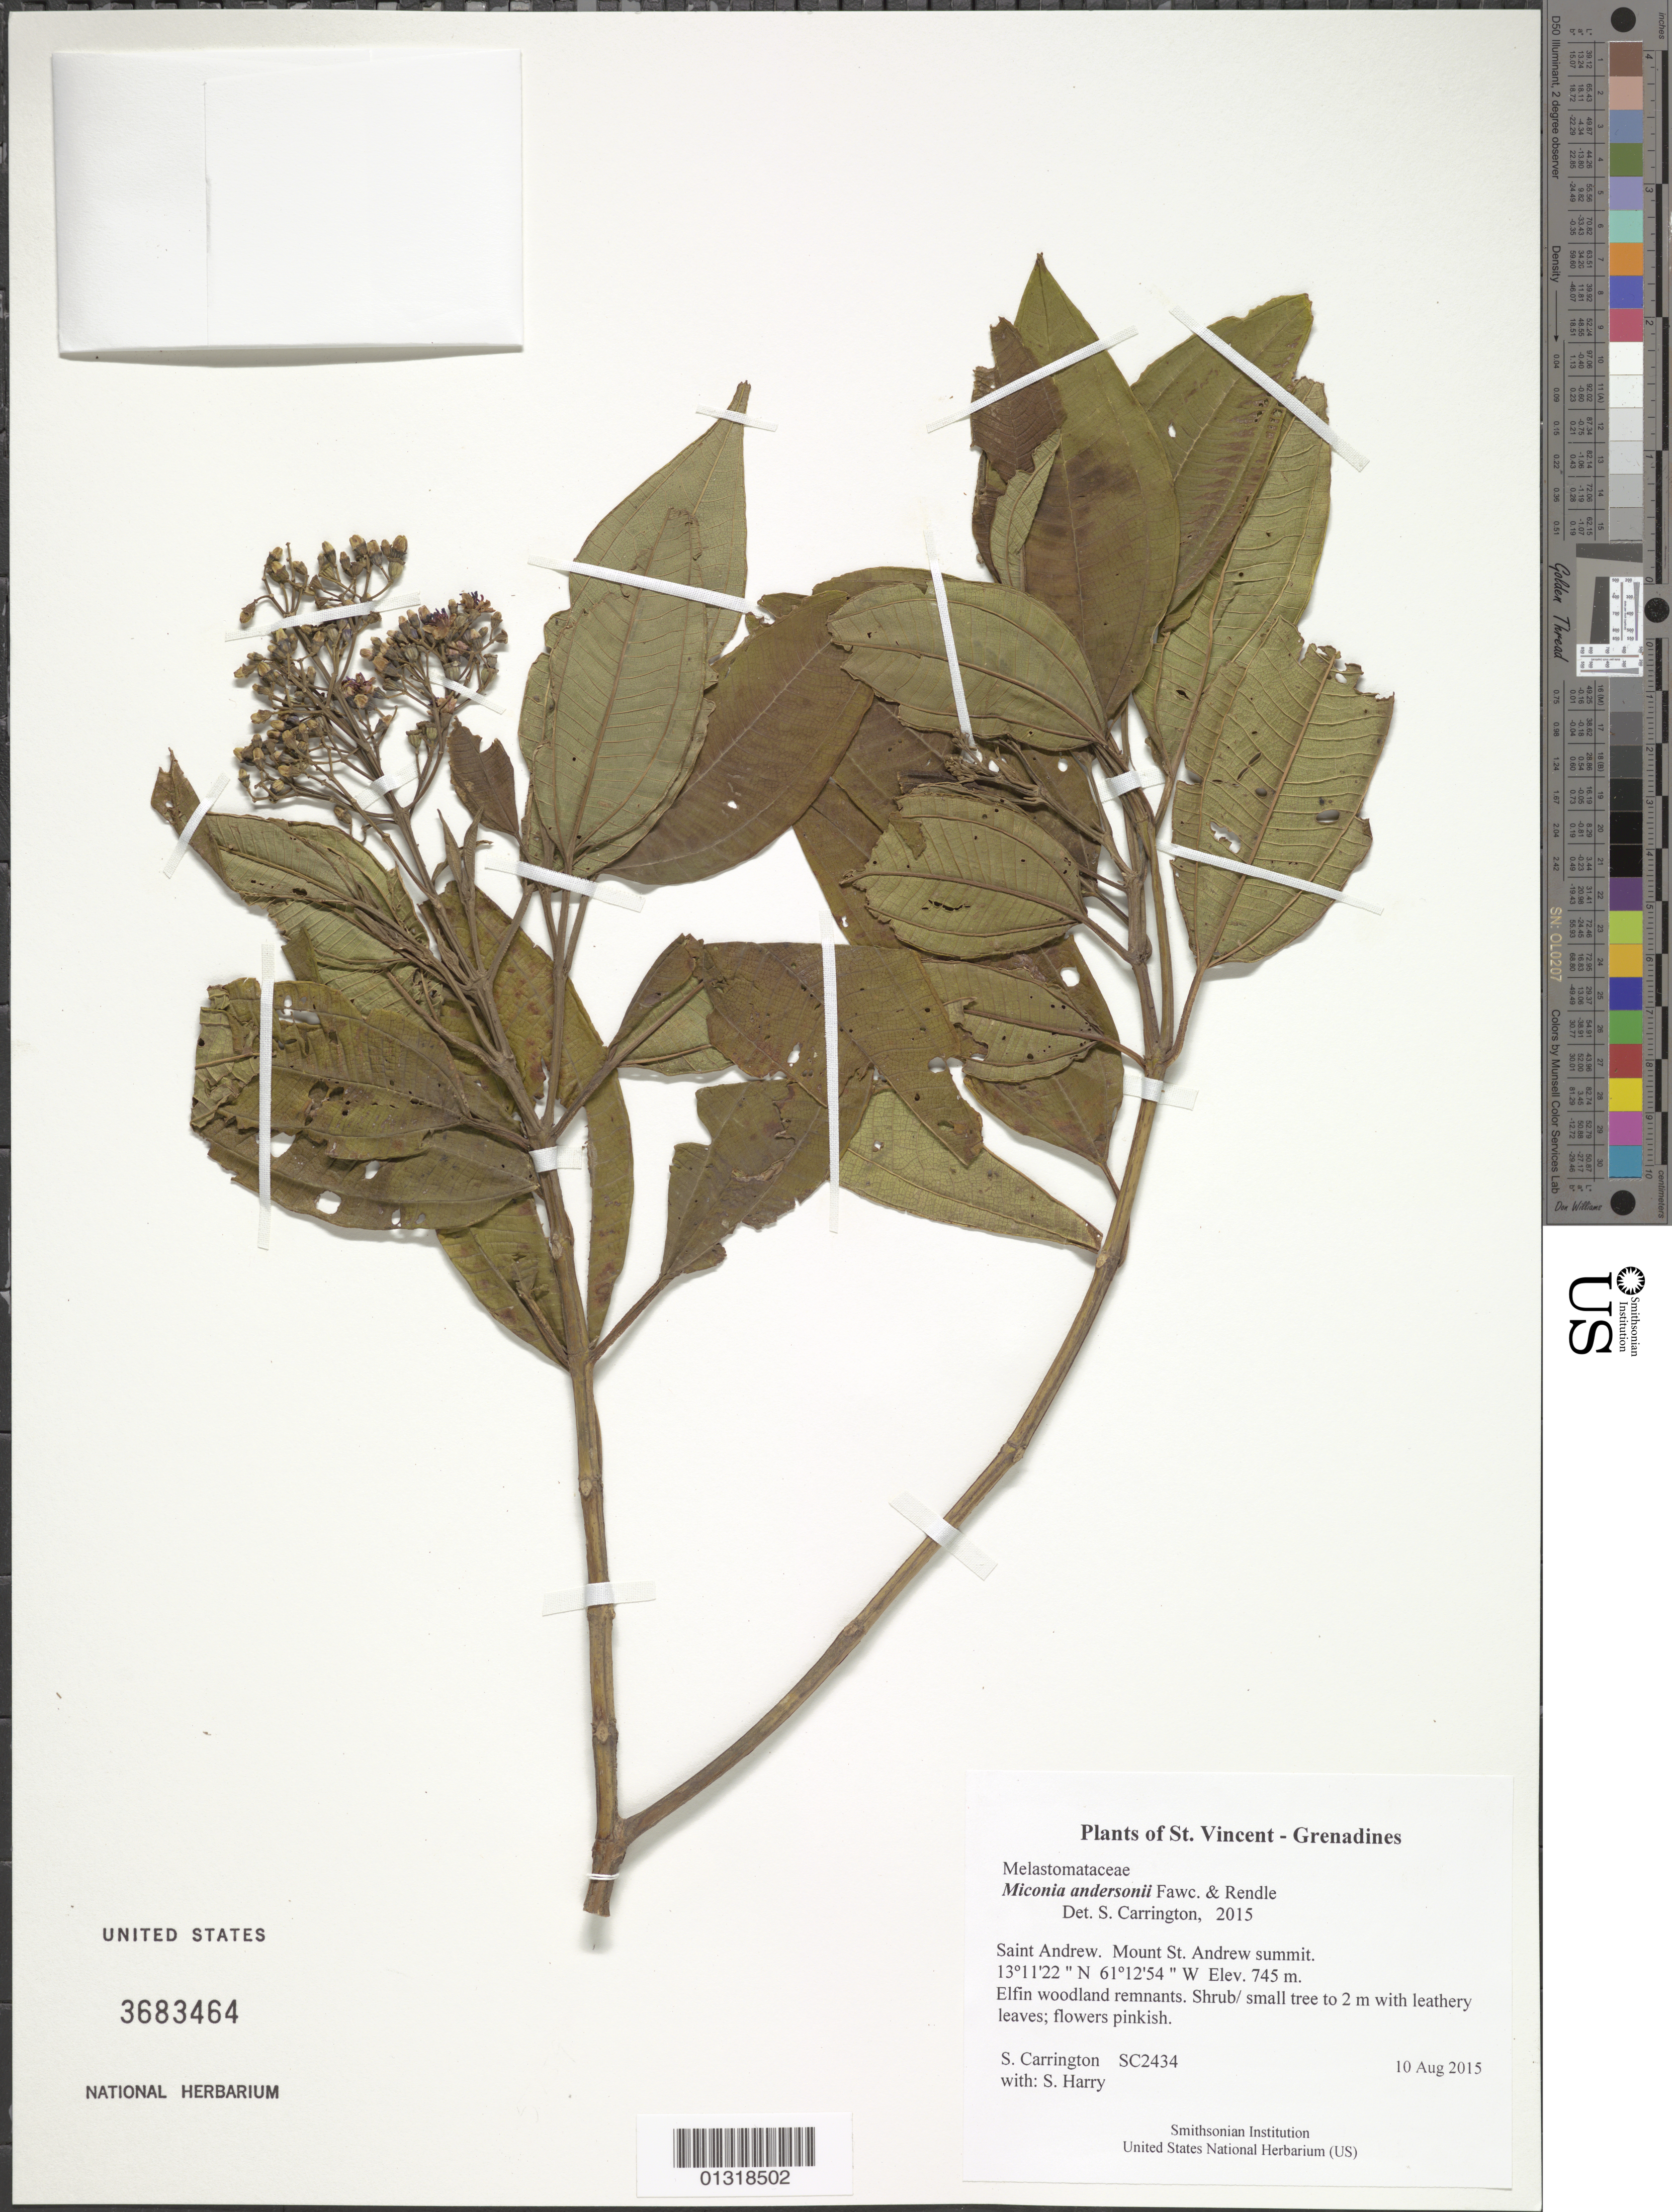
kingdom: Plantae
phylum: Tracheophyta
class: Magnoliopsida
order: Myrtales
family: Melastomataceae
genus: Miconia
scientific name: Miconia andersonii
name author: Fawc. & Rendle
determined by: Carrington, C. M. S.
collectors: C. M. S. Carrington & S. Harry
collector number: SC2434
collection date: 2015-08-10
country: St. Vincent - Grenadines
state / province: Saint Andrew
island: St Vincent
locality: Mount St Andrew summit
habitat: Elfin woodland remnants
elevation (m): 745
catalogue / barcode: US 3683464